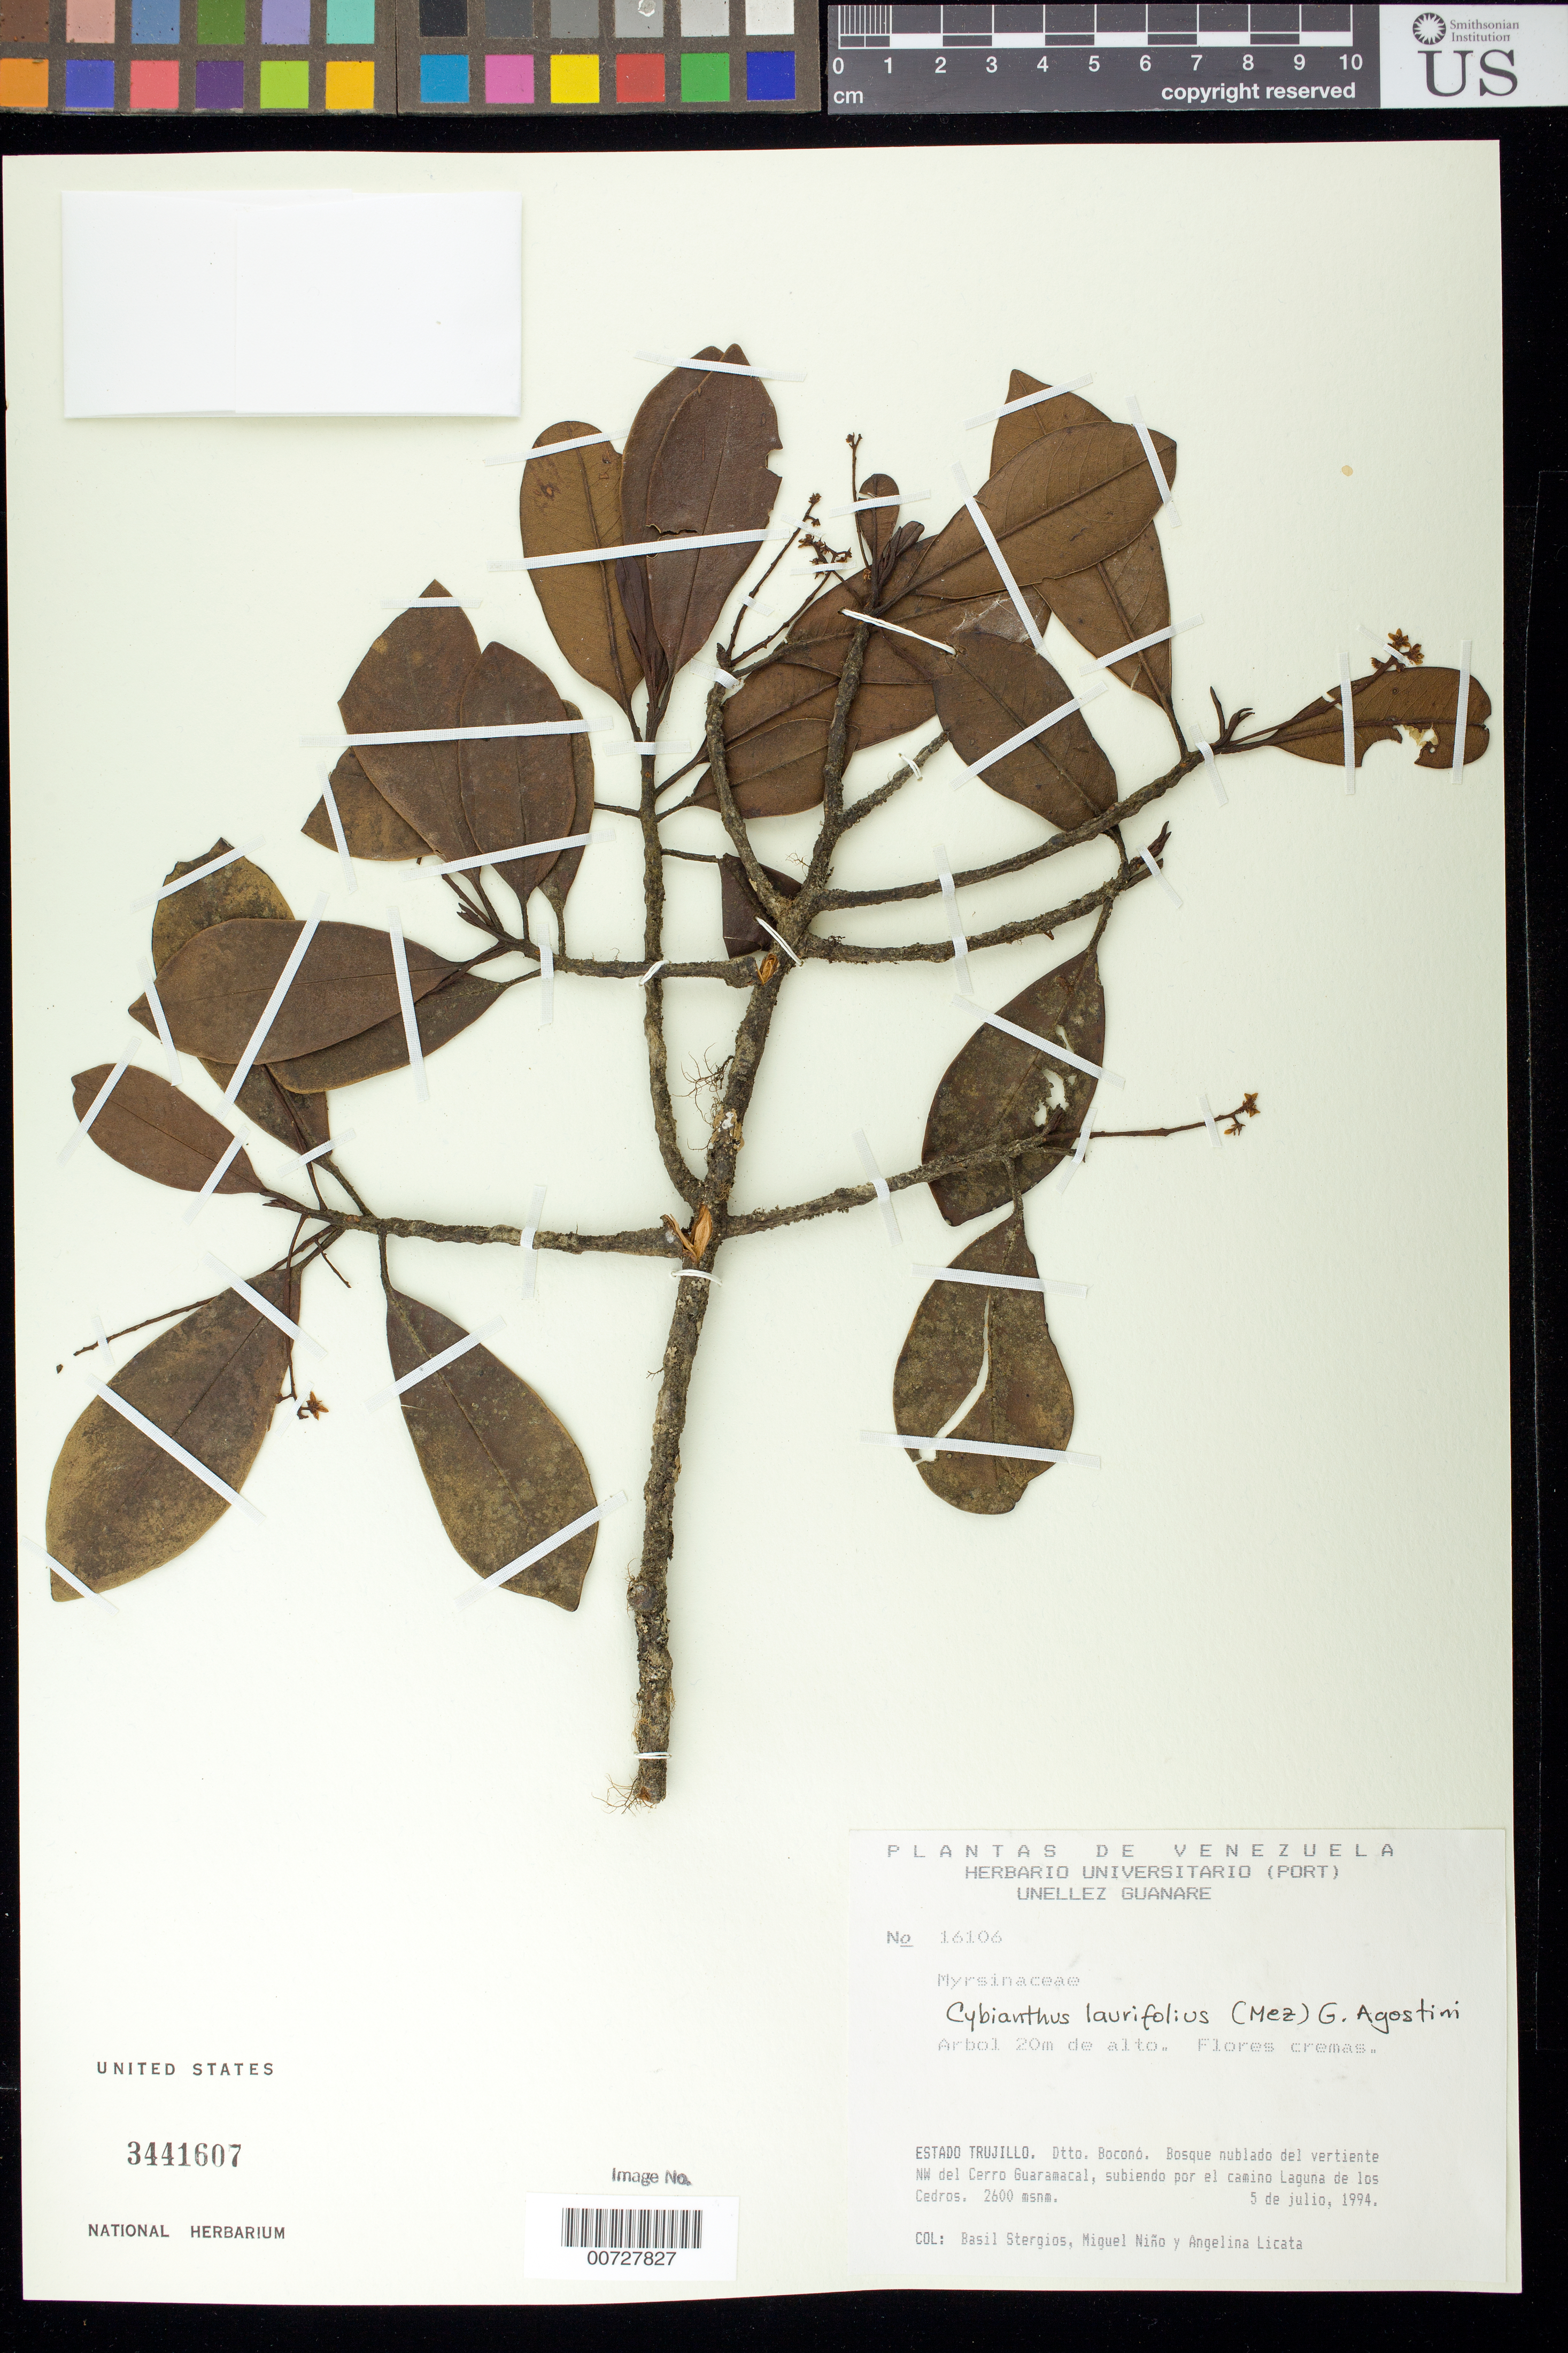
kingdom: Plantae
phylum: Tracheophyta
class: Magnoliopsida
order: Ericales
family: Primulaceae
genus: Cybianthus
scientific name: Cybianthus laurifolius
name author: (Mez) G. Agostini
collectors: B. G. Stergios, S. M. Niño & A. Licata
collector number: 16106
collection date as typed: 05 Jul 1994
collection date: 1994-07-05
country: Venezuela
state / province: Trujillo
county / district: Boconó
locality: Cerro Guaramacal, vertiente NW del subiendo por el camino Laguna de los Cedros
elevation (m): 2600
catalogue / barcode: US 3441607